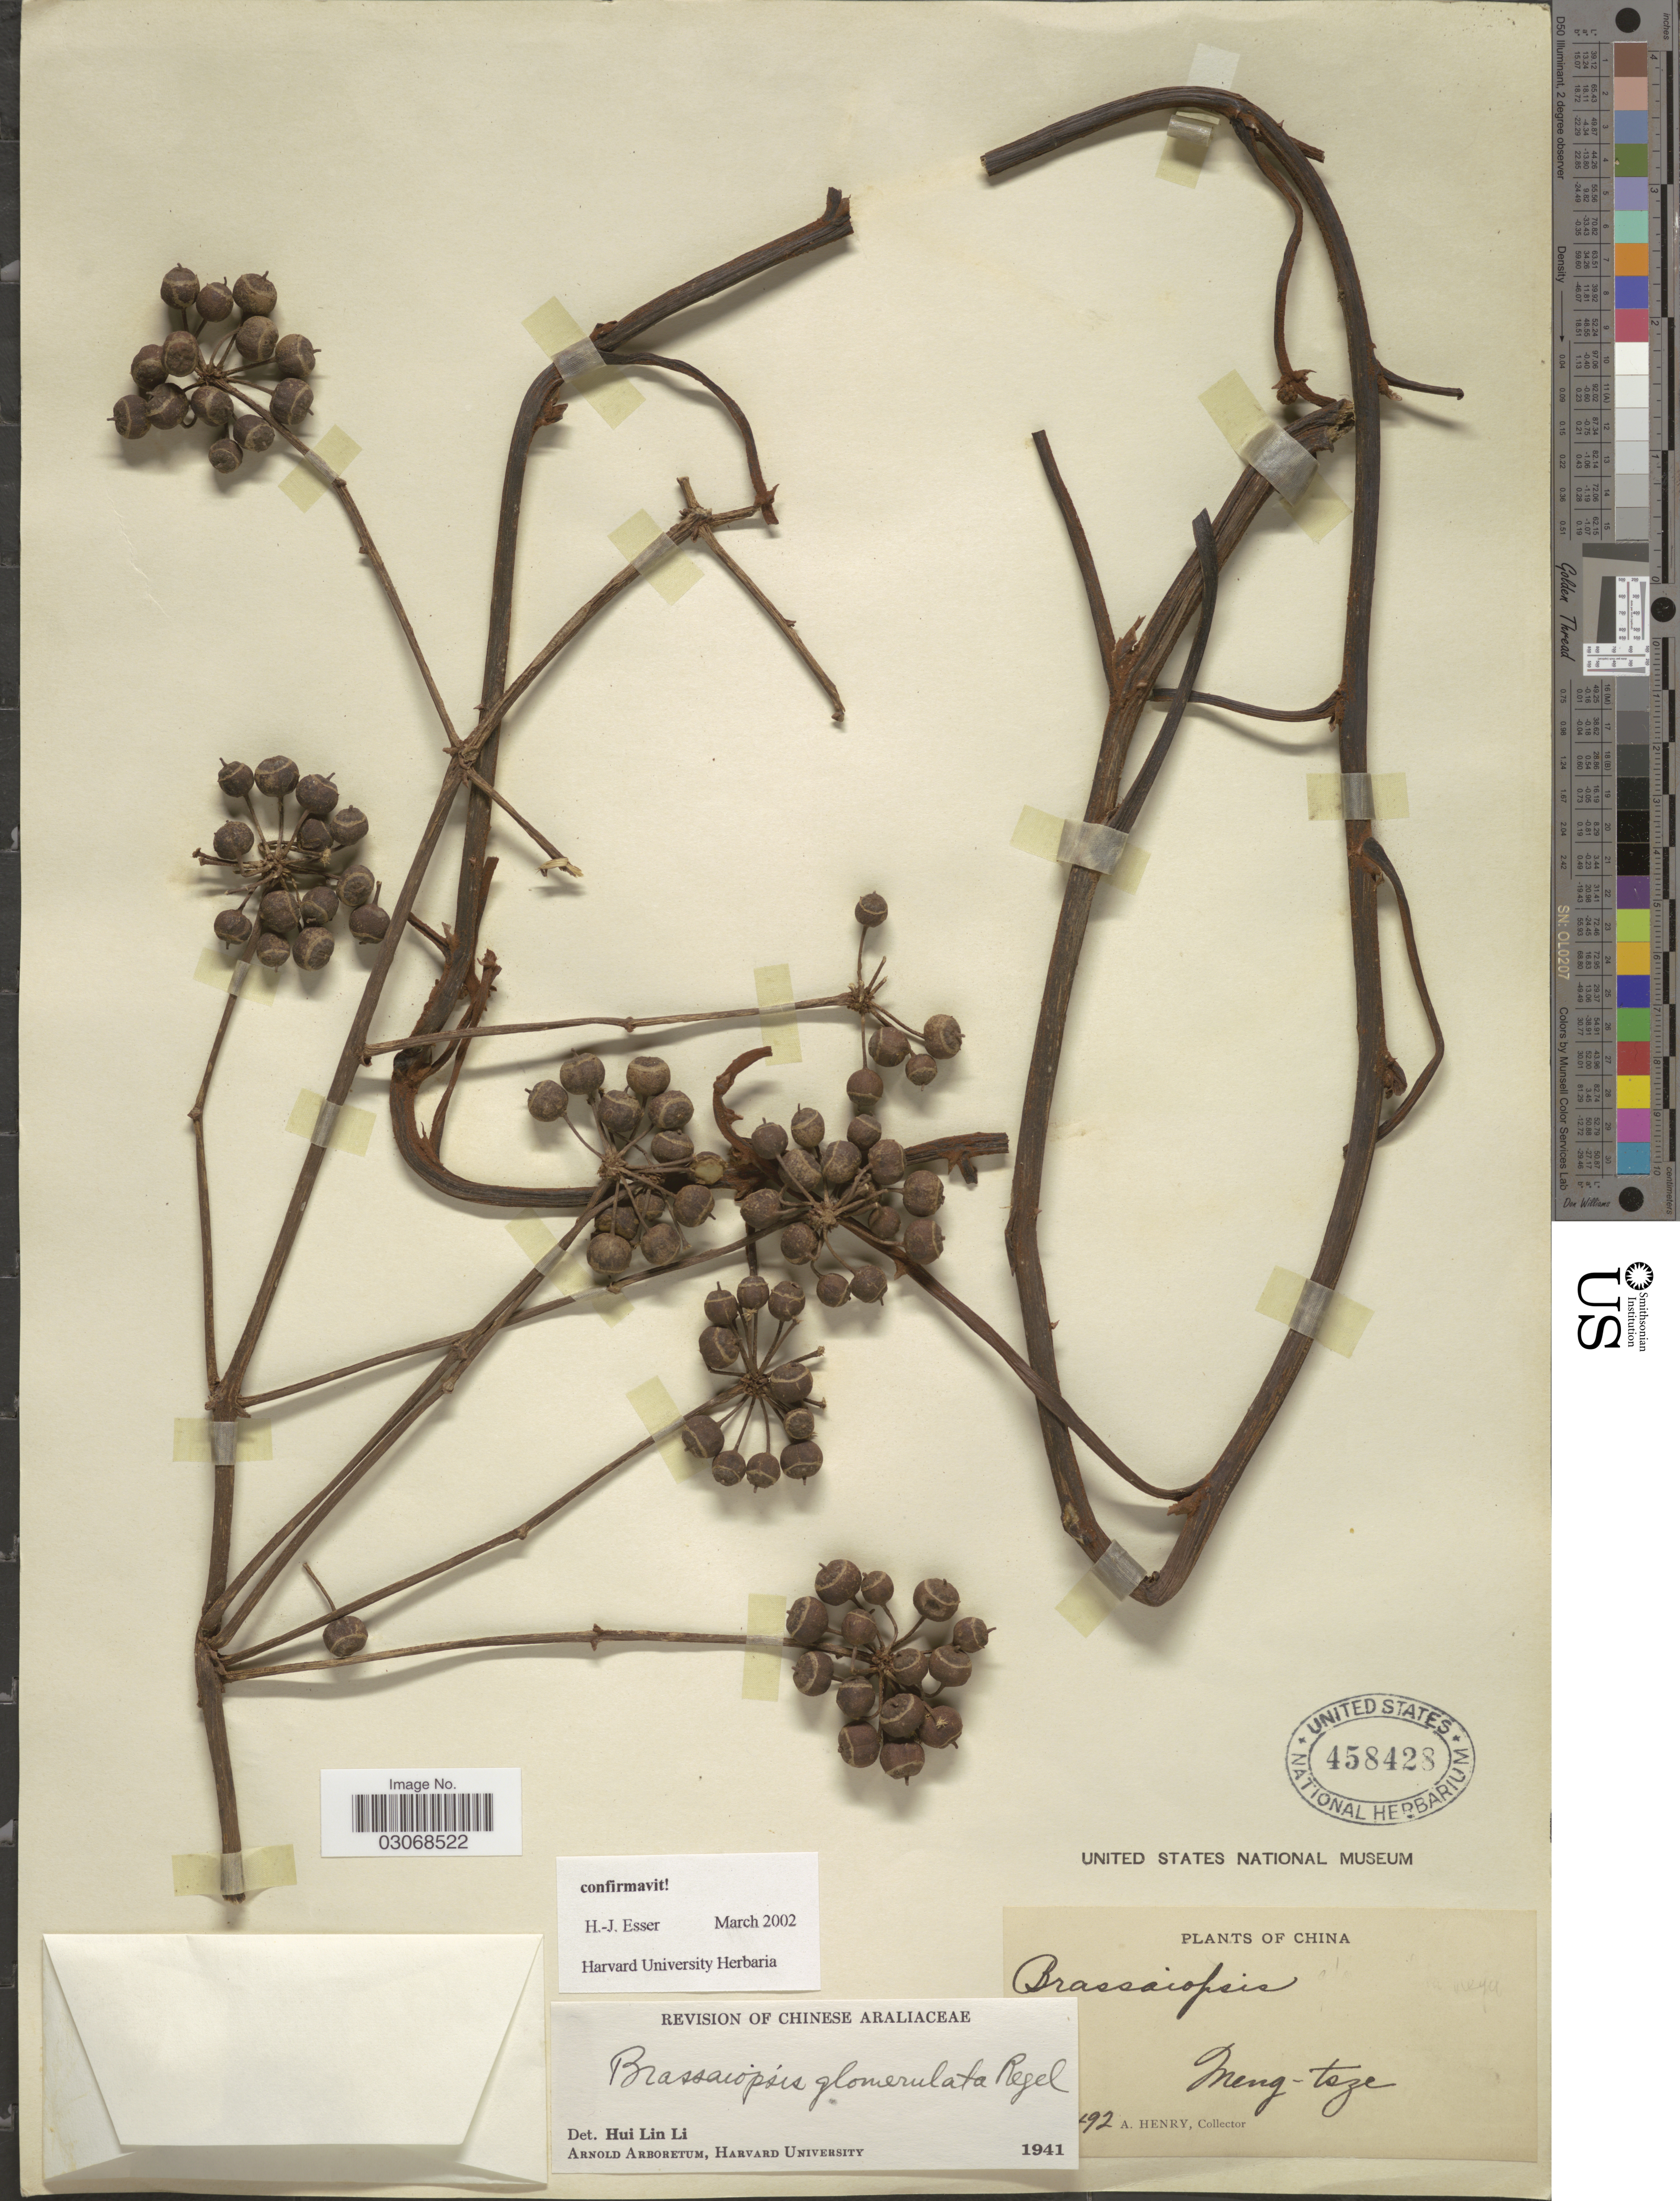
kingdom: Plantae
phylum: Tracheophyta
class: Magnoliopsida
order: Apiales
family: Araliaceae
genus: Brassaiopsis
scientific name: Brassaiopsis glomerulata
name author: (Blume) Regel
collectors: A. Henry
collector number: !92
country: China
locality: Meng-tsze.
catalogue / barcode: US 458428